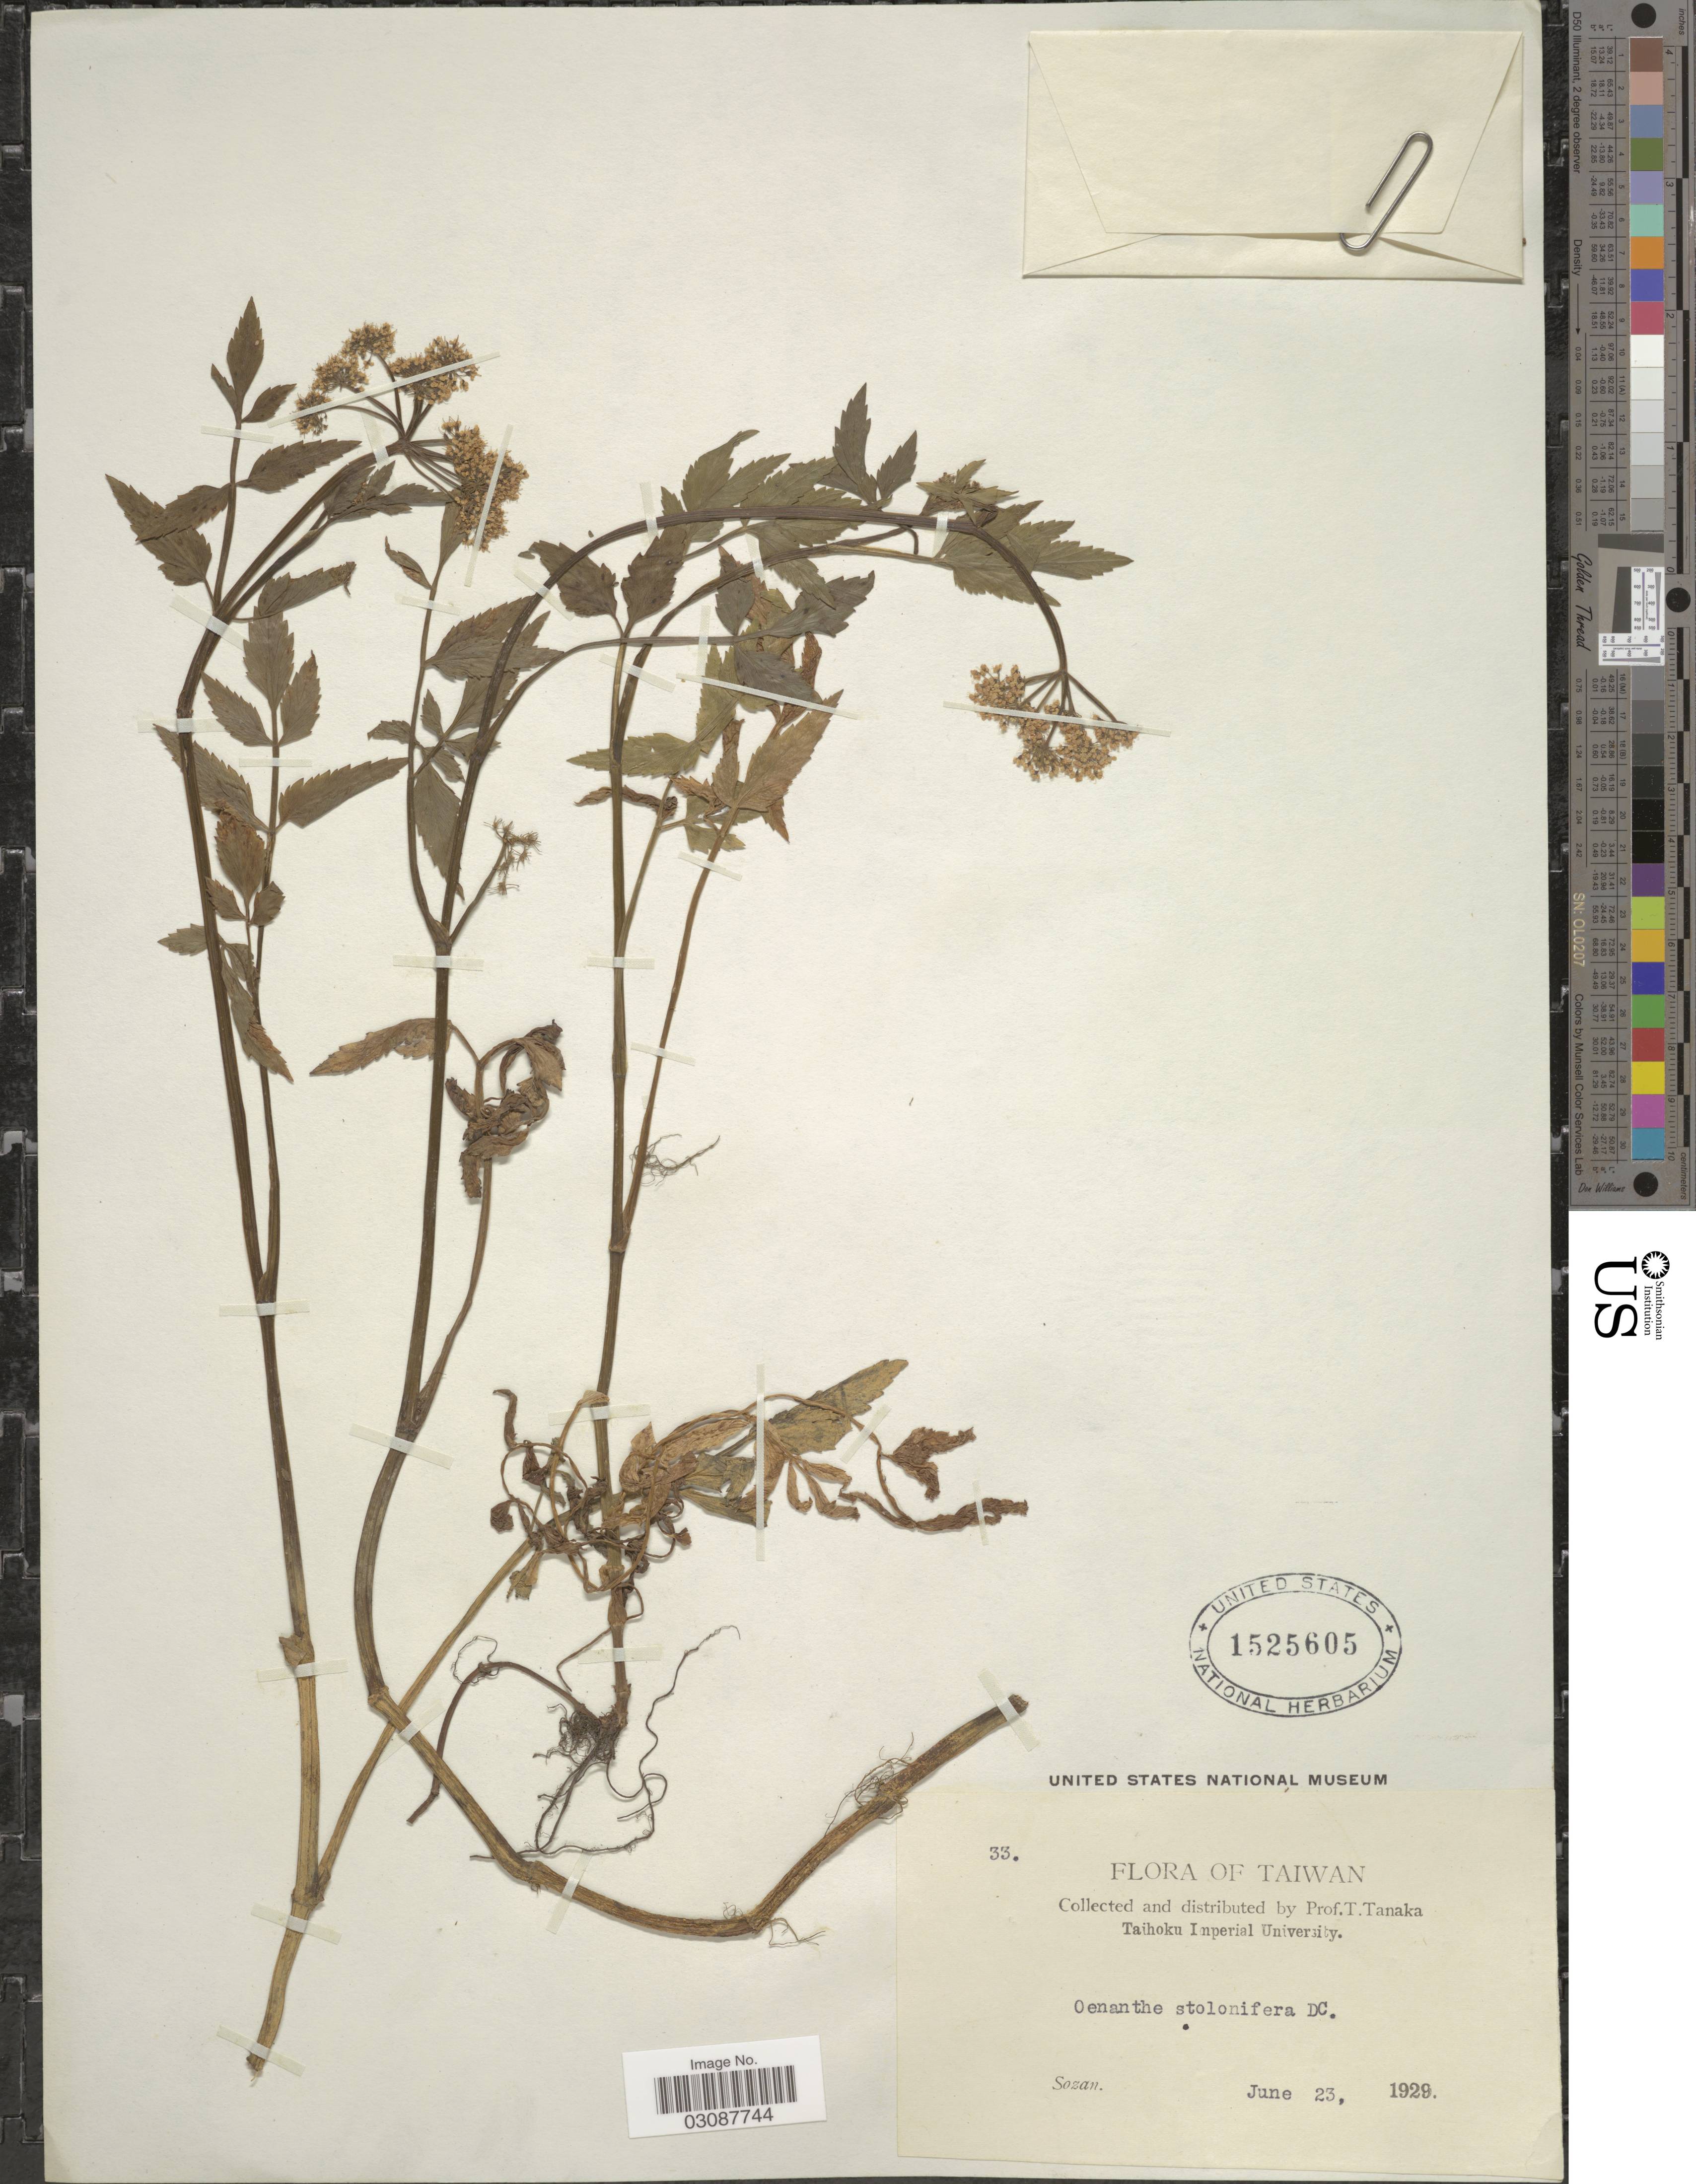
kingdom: Plantae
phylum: Tracheophyta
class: Magnoliopsida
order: Apiales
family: Apiaceae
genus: Oenanthe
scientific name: Oenanthe stolonifera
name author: Wall. ex DC.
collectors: T. Tanaka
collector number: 33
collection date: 1929-06-23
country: Taiwan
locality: Sozan.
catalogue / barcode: US 1525605